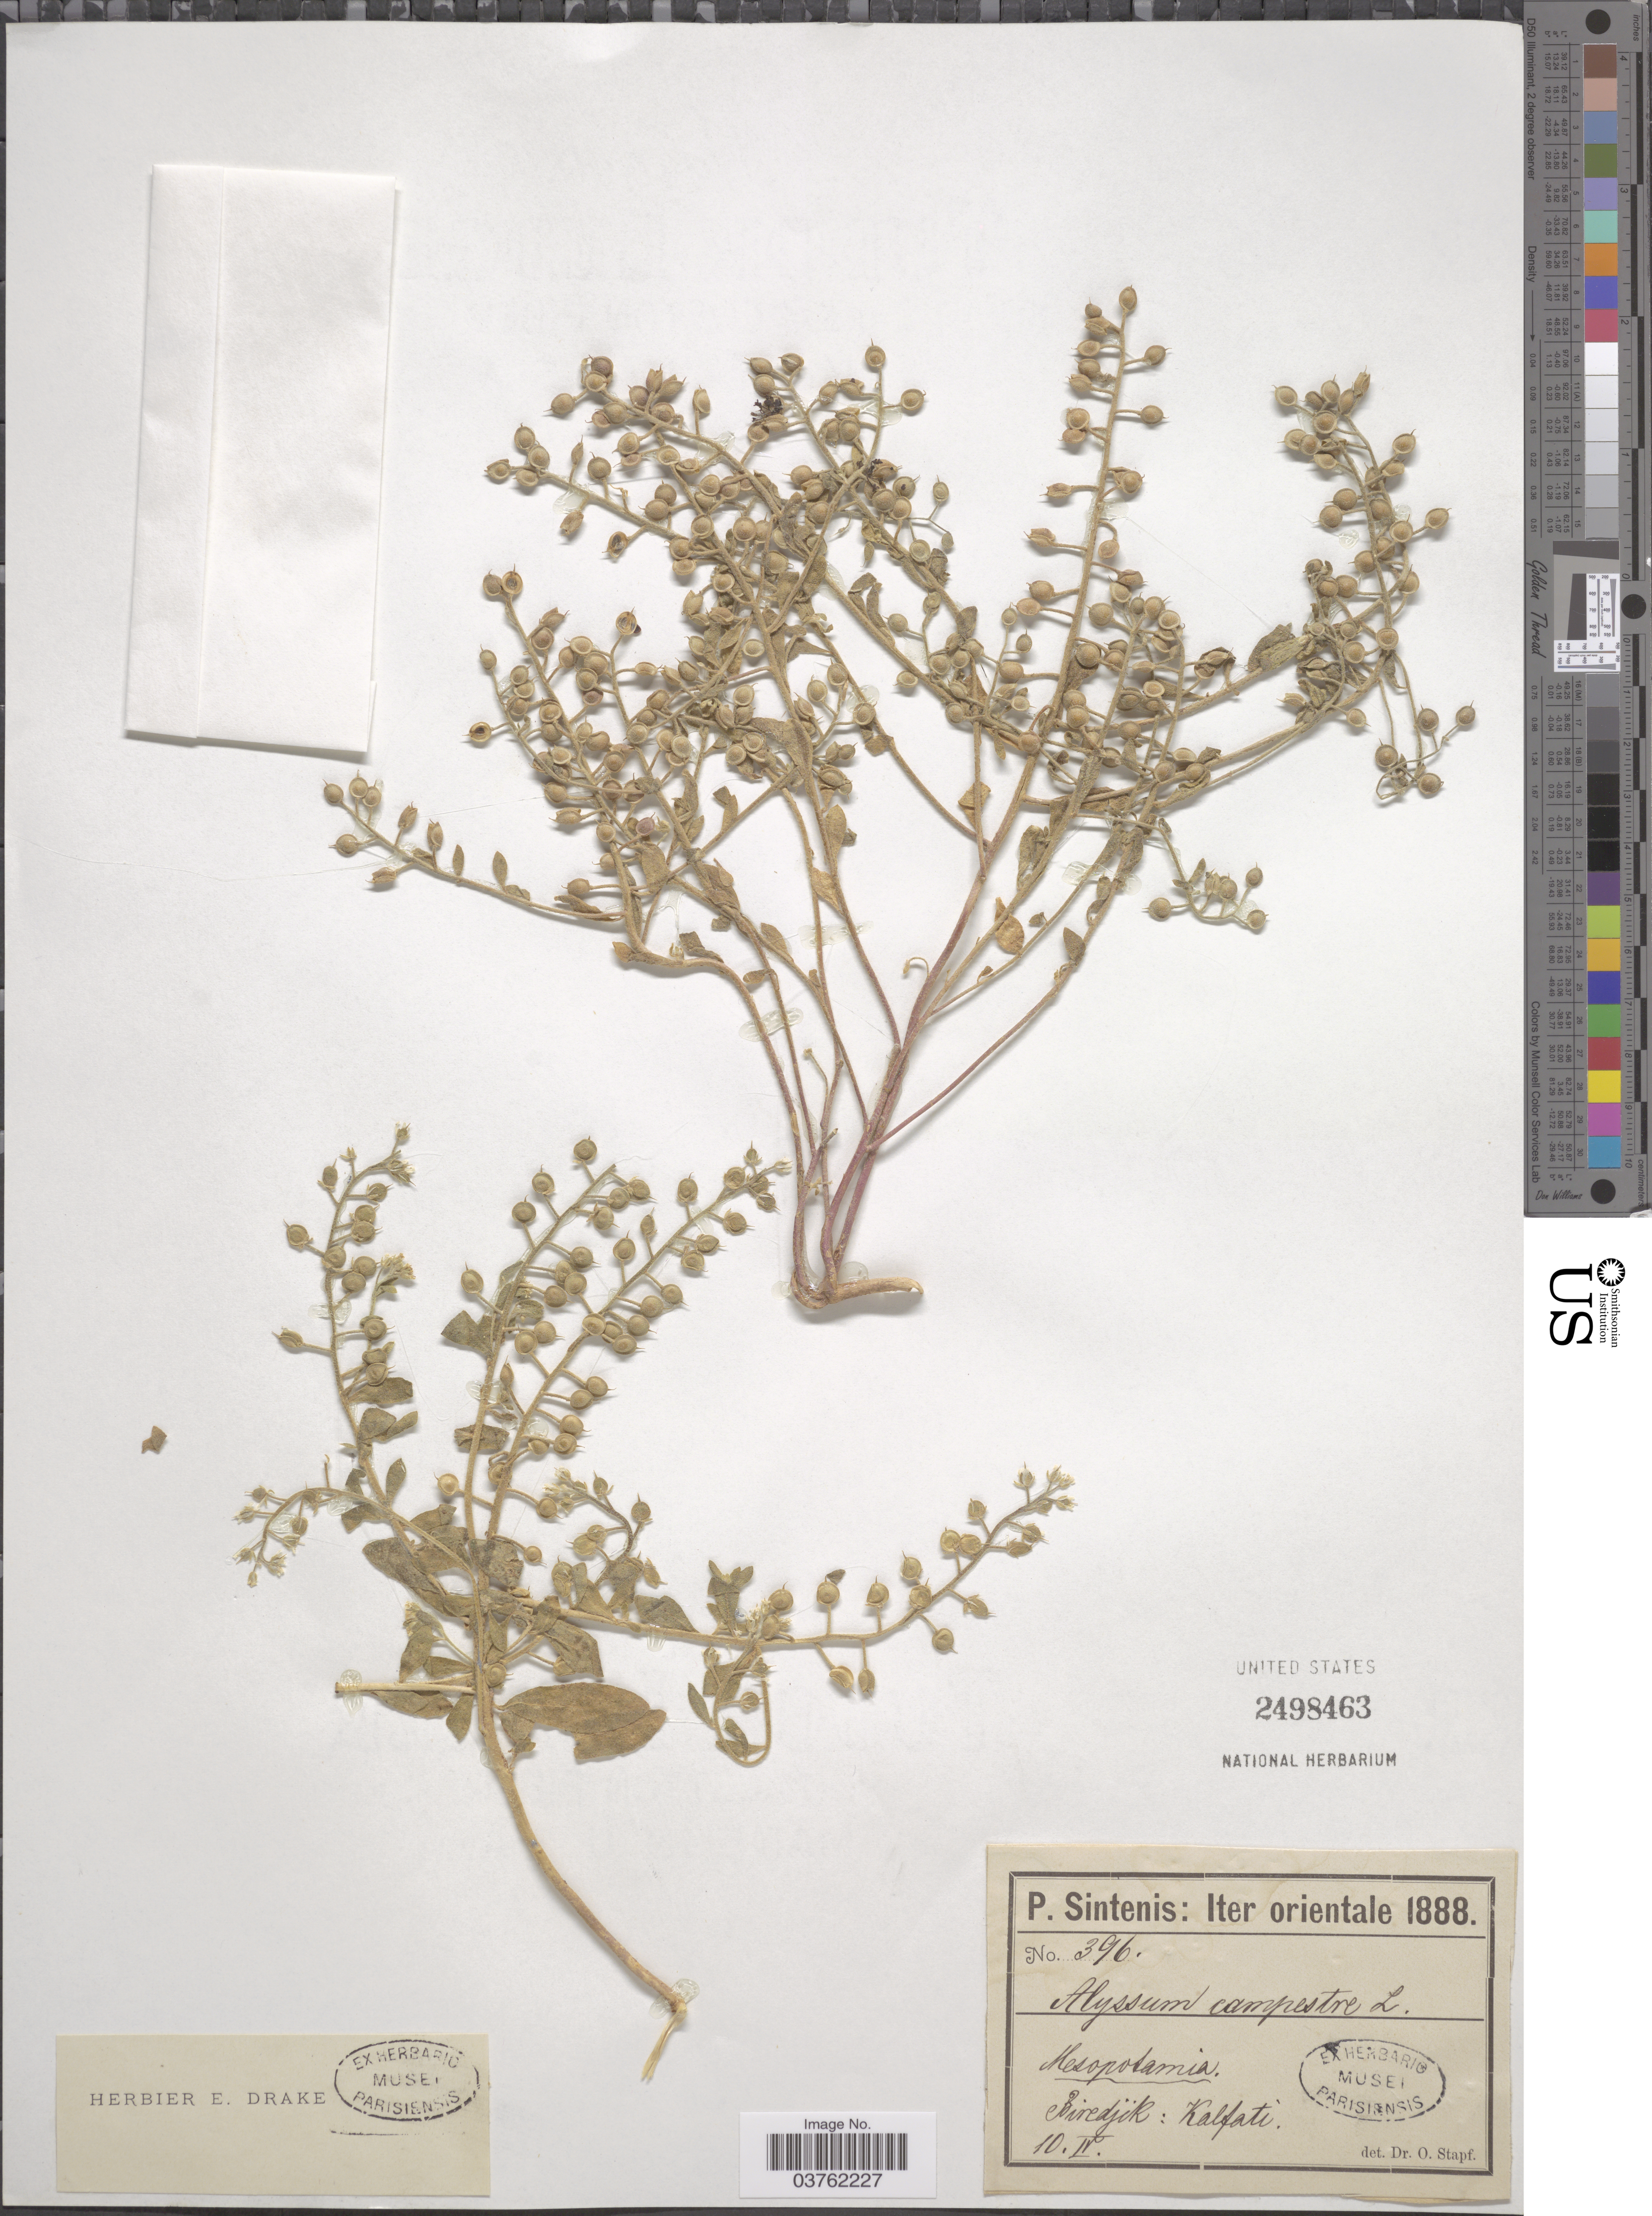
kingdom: Plantae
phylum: Tracheophyta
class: Magnoliopsida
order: Brassicales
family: Brassicaceae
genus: Alyssum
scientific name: Alyssum campestre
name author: (L.) L.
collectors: P. Sintenis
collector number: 396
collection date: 1888-04-10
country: Turkey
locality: Iter orientale. Mesopotamia. Biredjik: Kalfati.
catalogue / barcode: US 2498463